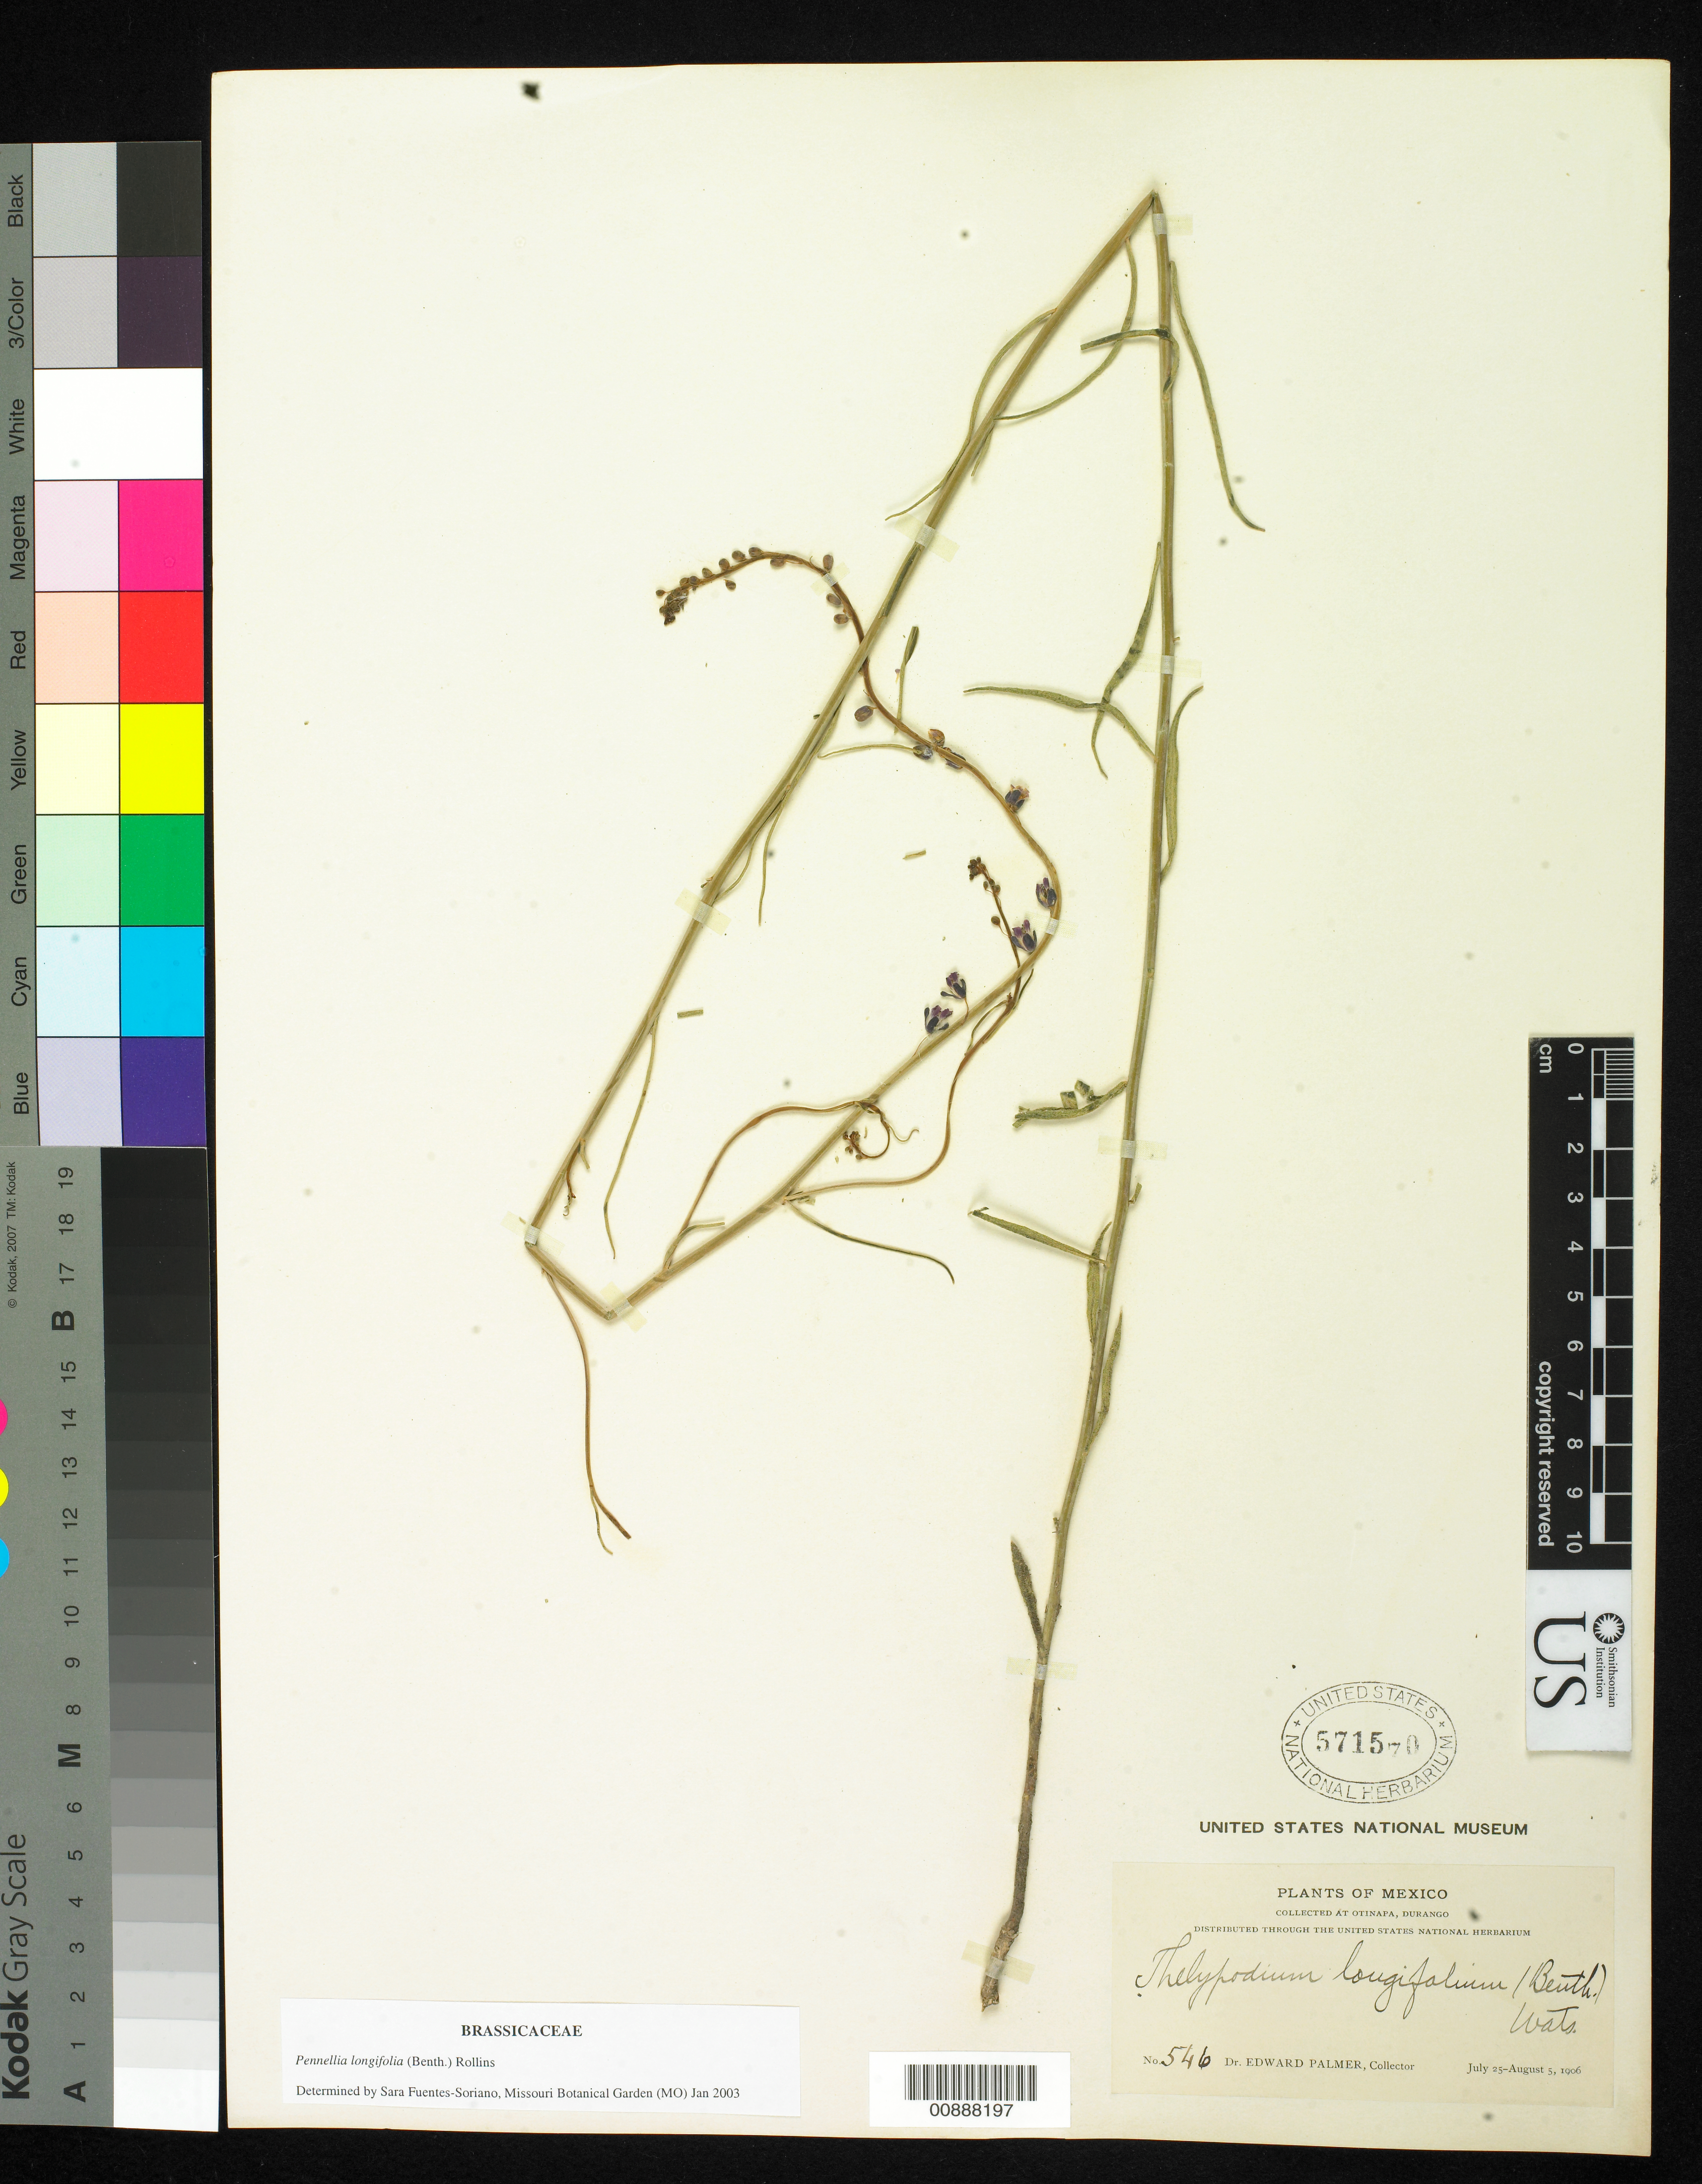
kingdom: Plantae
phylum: Tracheophyta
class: Magnoliopsida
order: Brassicales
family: Brassicaceae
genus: Pennellia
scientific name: Pennellia longifolia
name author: (Benth.) Rollins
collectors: E. Palmer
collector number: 546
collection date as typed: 25 Jul 1906 to 05 Aug 1906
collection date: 1906-07-25/1906-08-05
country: Mexico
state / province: Durango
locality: Otinapa, Durango.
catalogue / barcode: US 571570